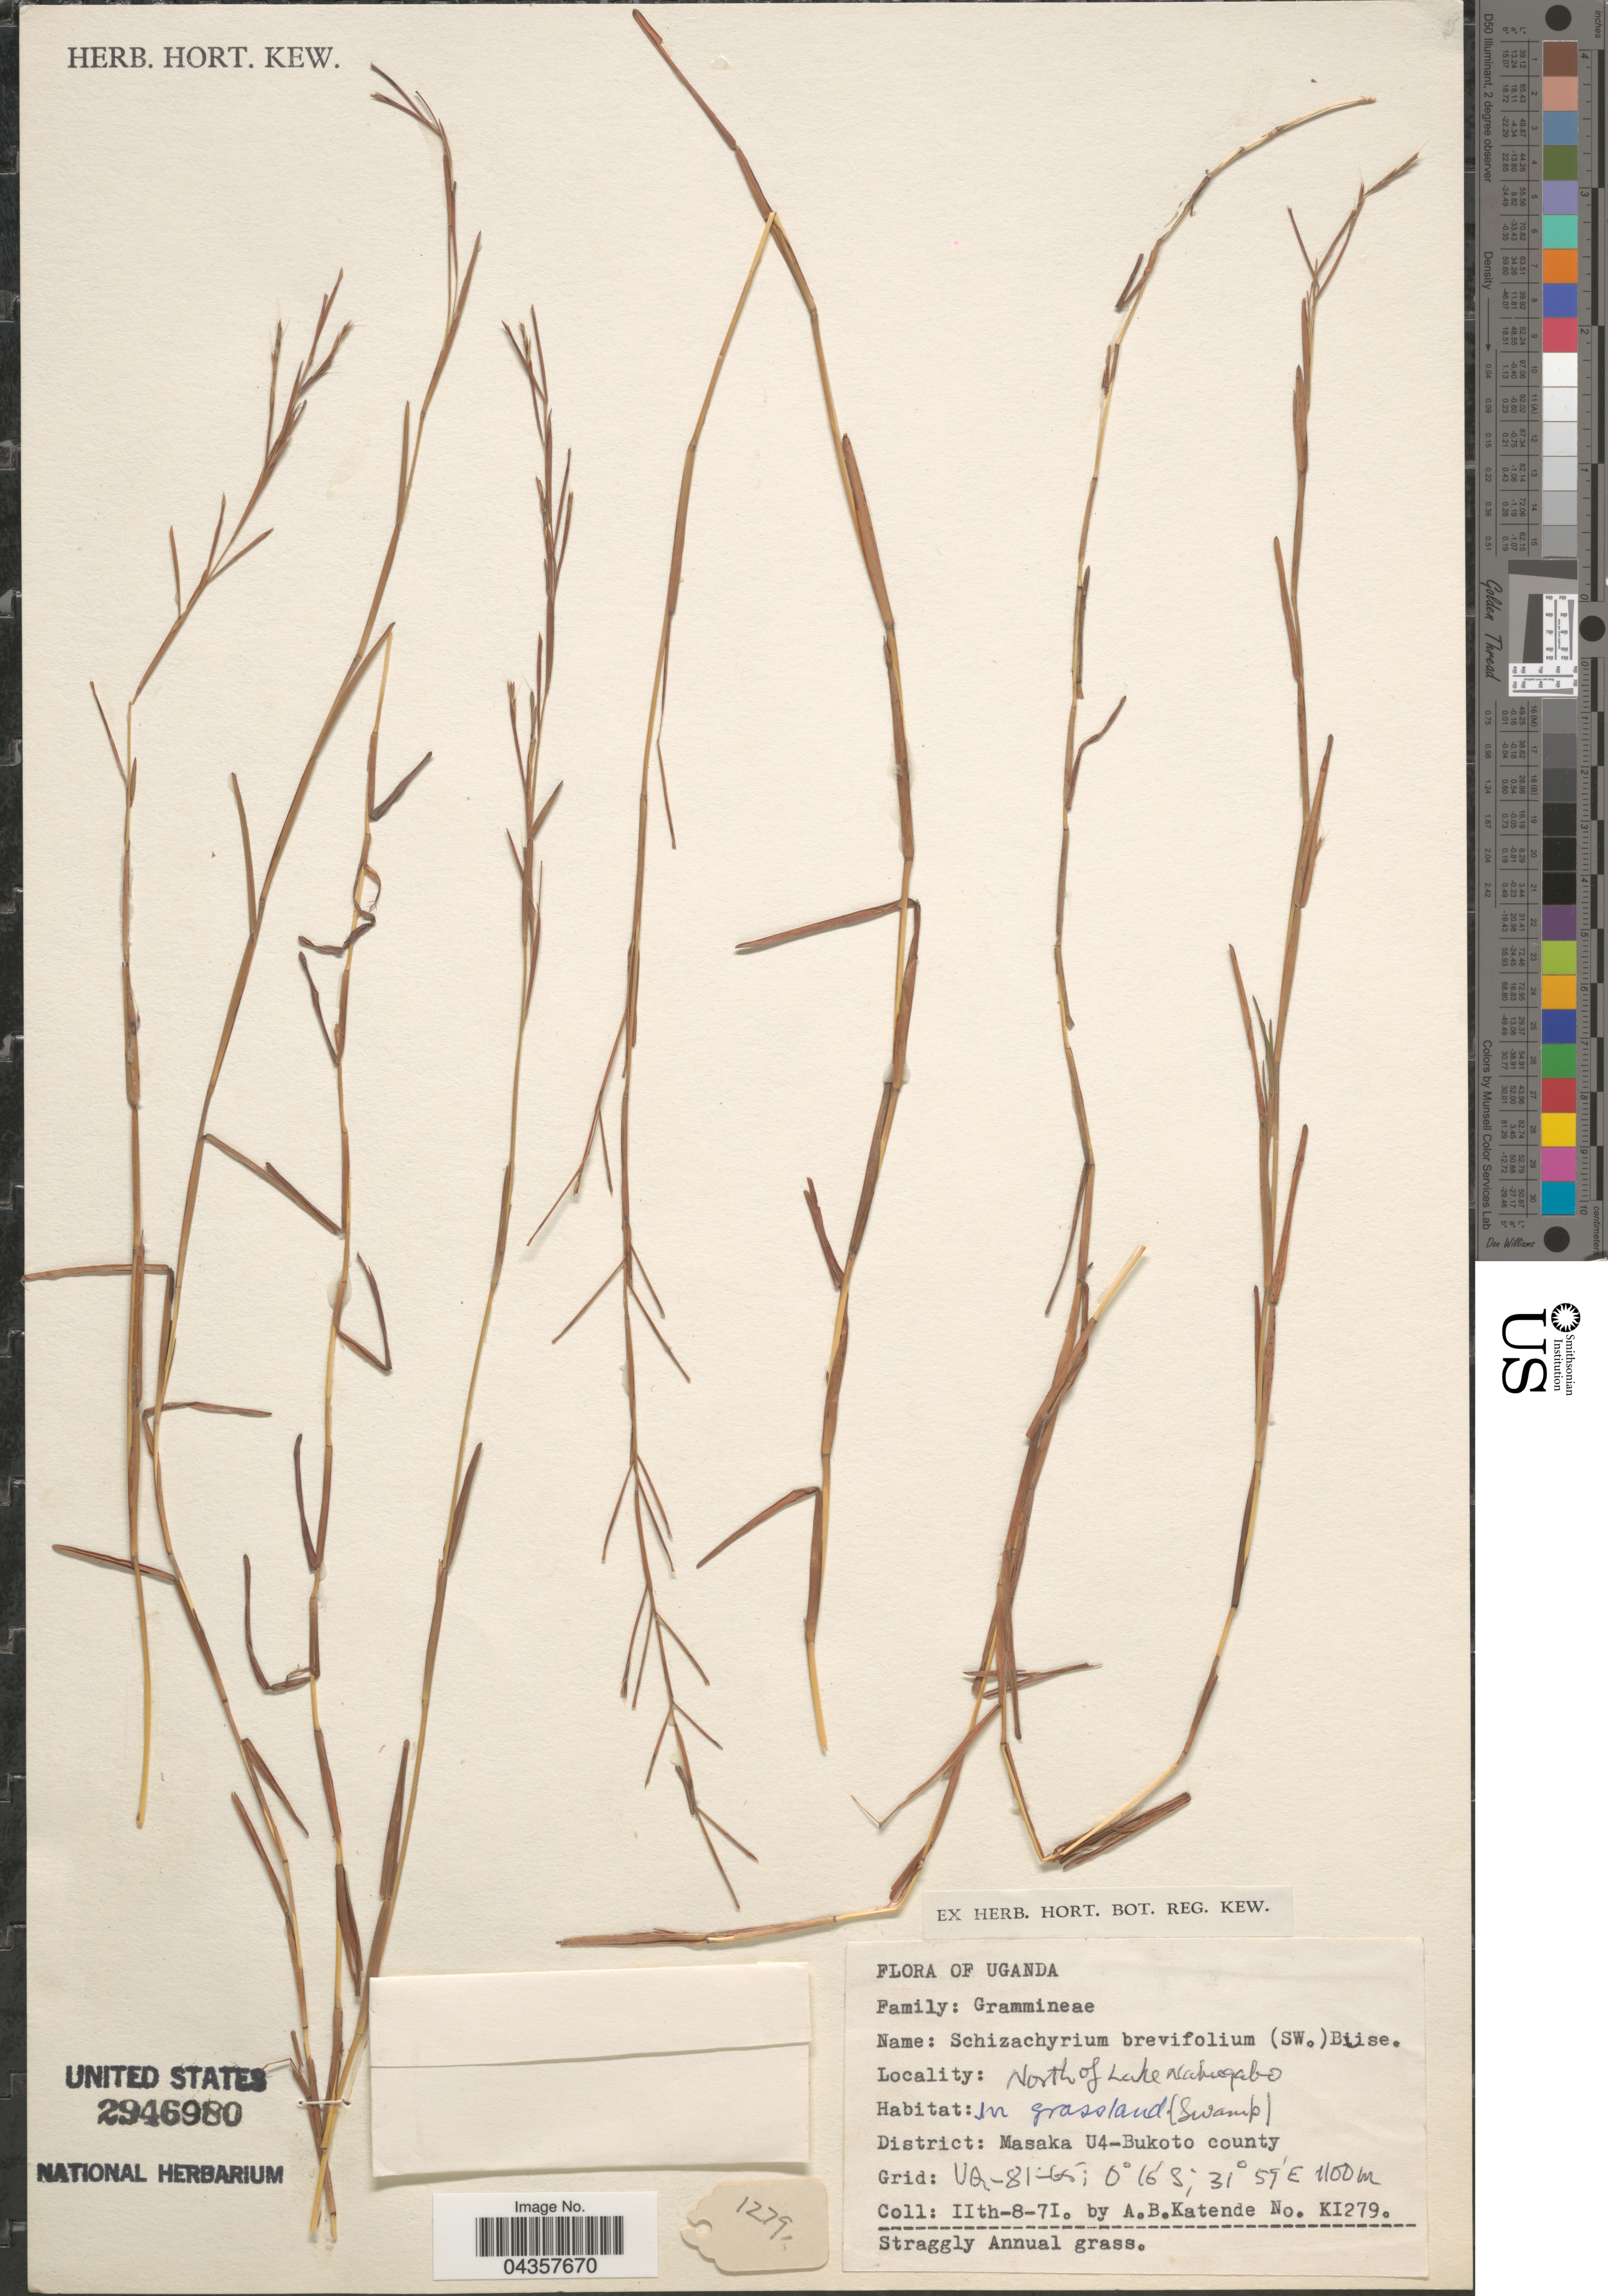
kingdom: Plantae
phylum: Tracheophyta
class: Liliopsida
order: Poales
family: Poaceae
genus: Schizachyrium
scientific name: Schizachyrium brevifolium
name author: (Sw.) Nees ex Büse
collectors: A. Katende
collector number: K1279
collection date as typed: Transcribed d/m/y: 8/2/71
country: Uganda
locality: North of Lake Nabugabo. District Masaka U4-Bukoto County. Grid: VA-81-65.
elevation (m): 1100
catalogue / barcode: US 2946980